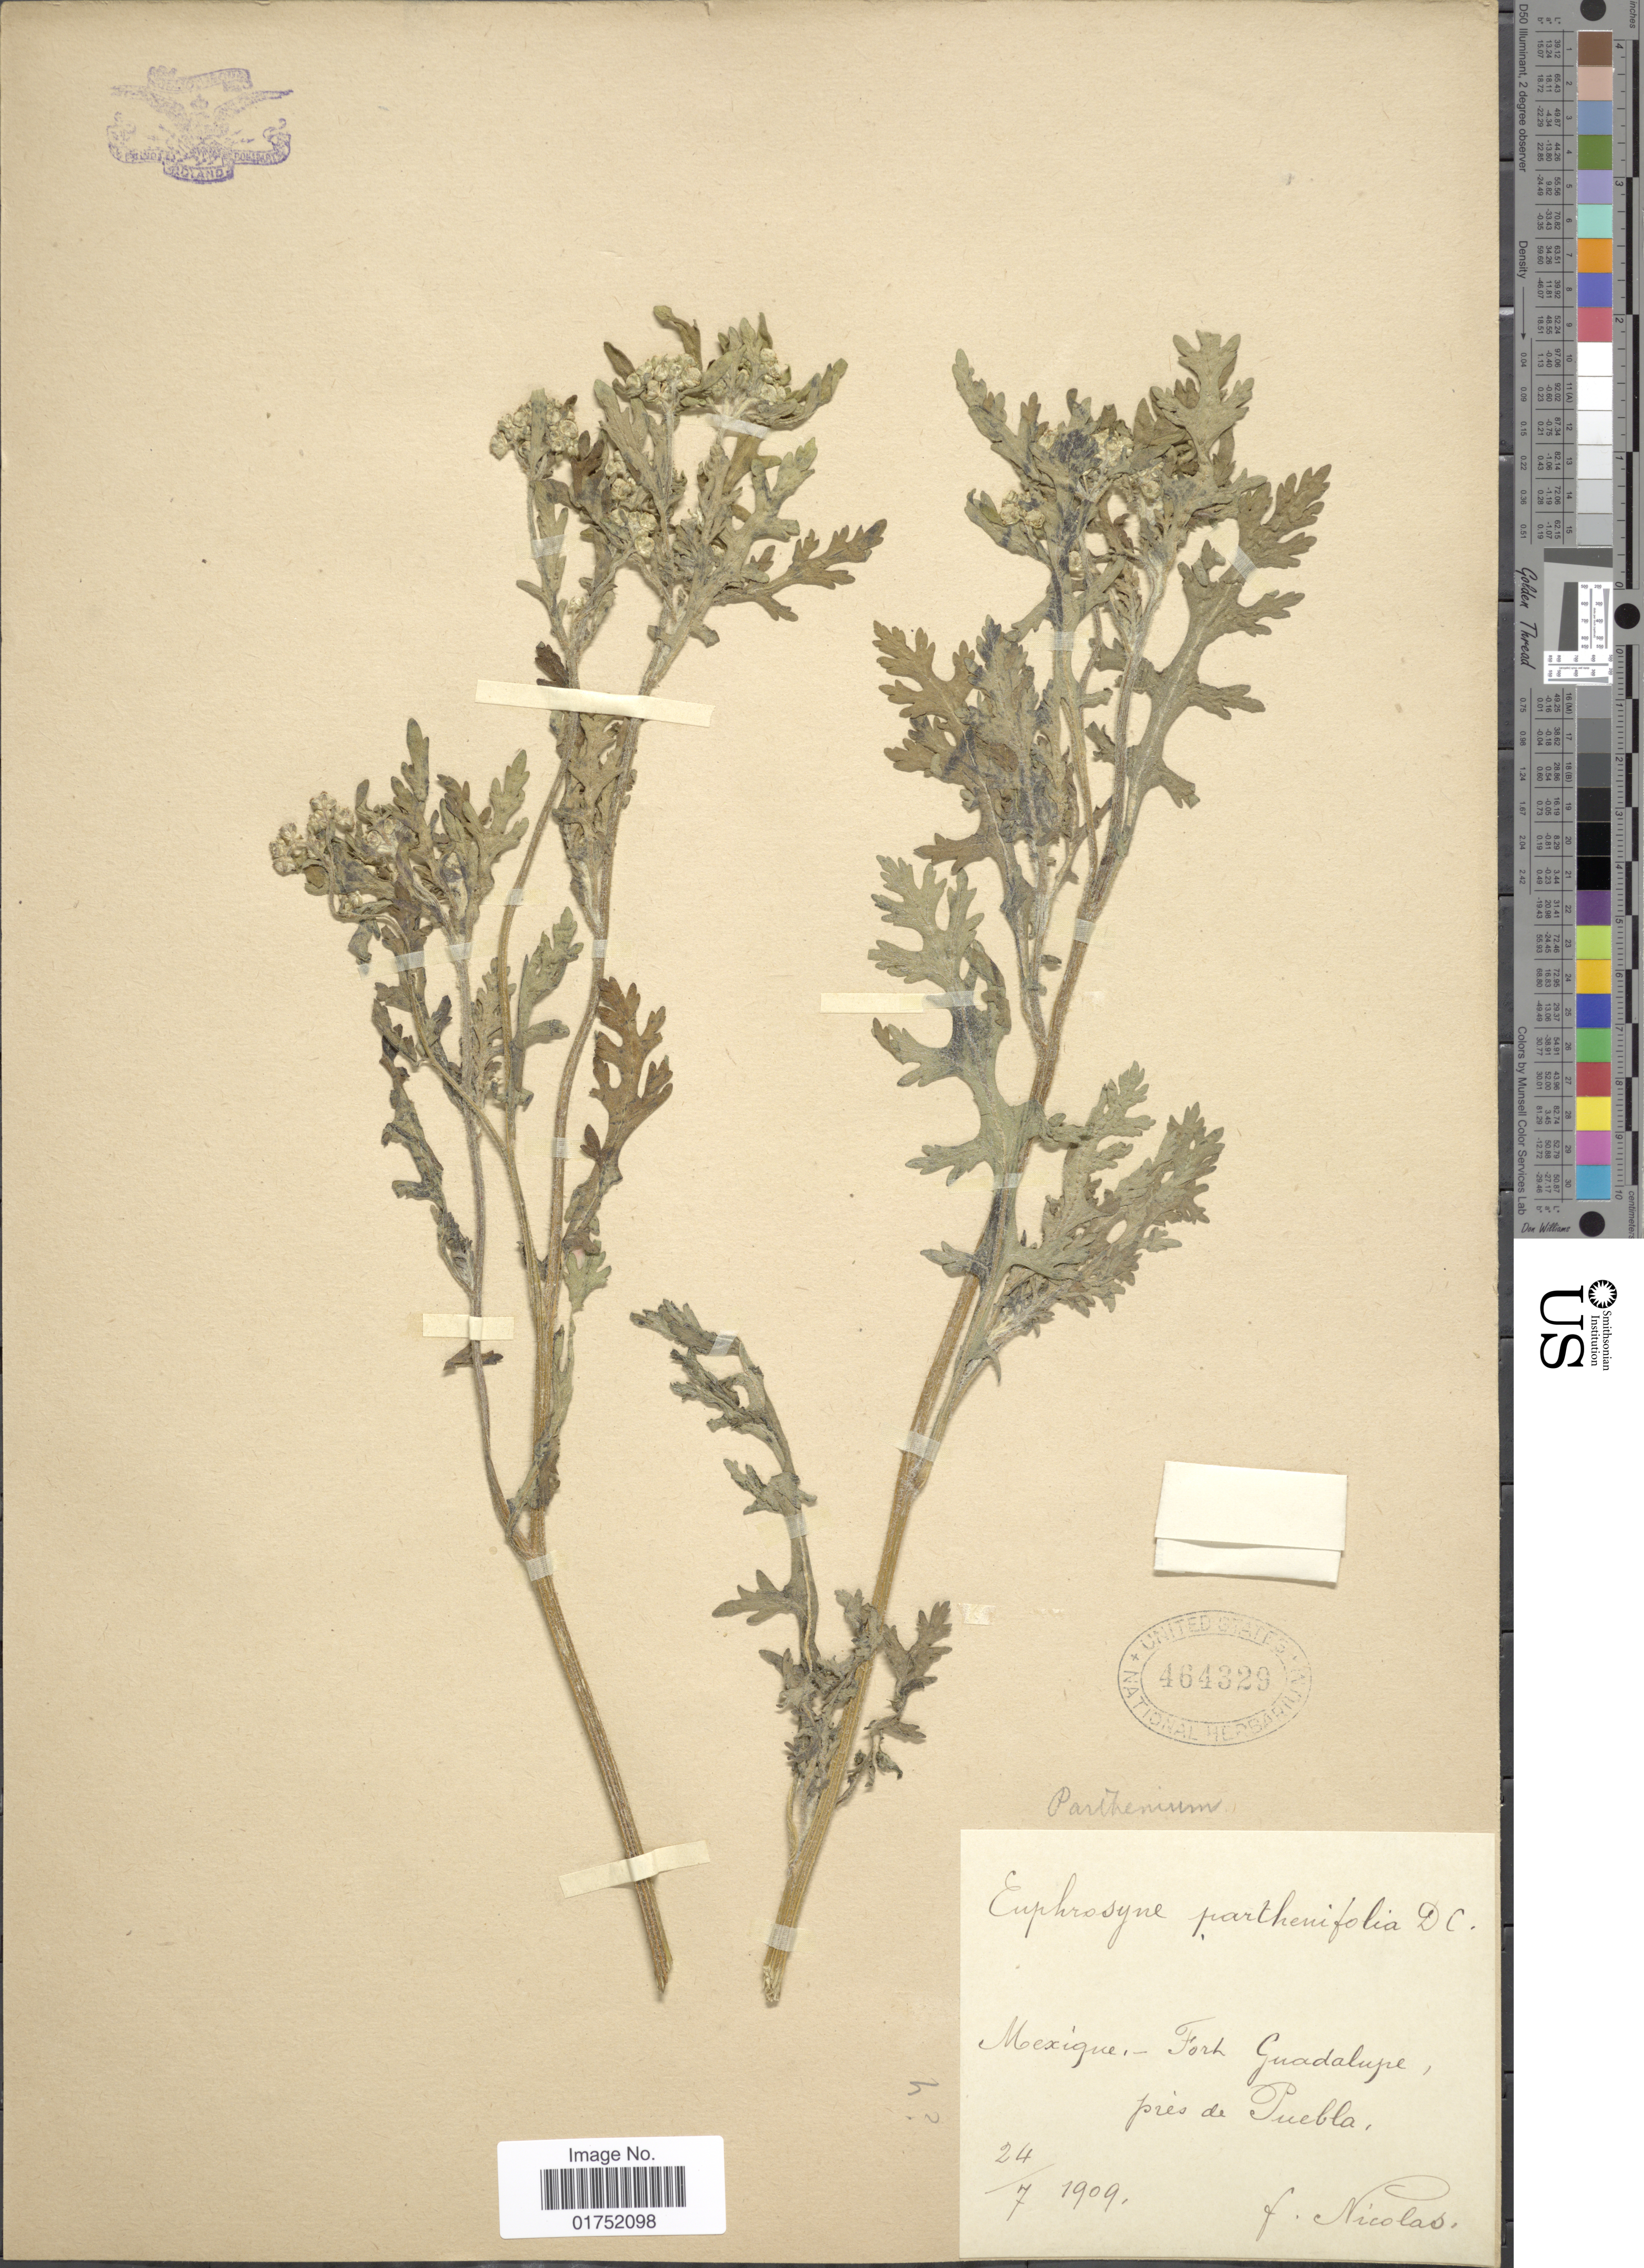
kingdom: Plantae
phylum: Tracheophyta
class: Magnoliopsida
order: Asterales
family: Asteraceae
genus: Parthenium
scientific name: Parthenium hysterophorus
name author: L.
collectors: F. Nicolas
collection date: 1909-07-24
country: Mexico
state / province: Puebla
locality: Fort Guadalupe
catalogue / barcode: US 464329